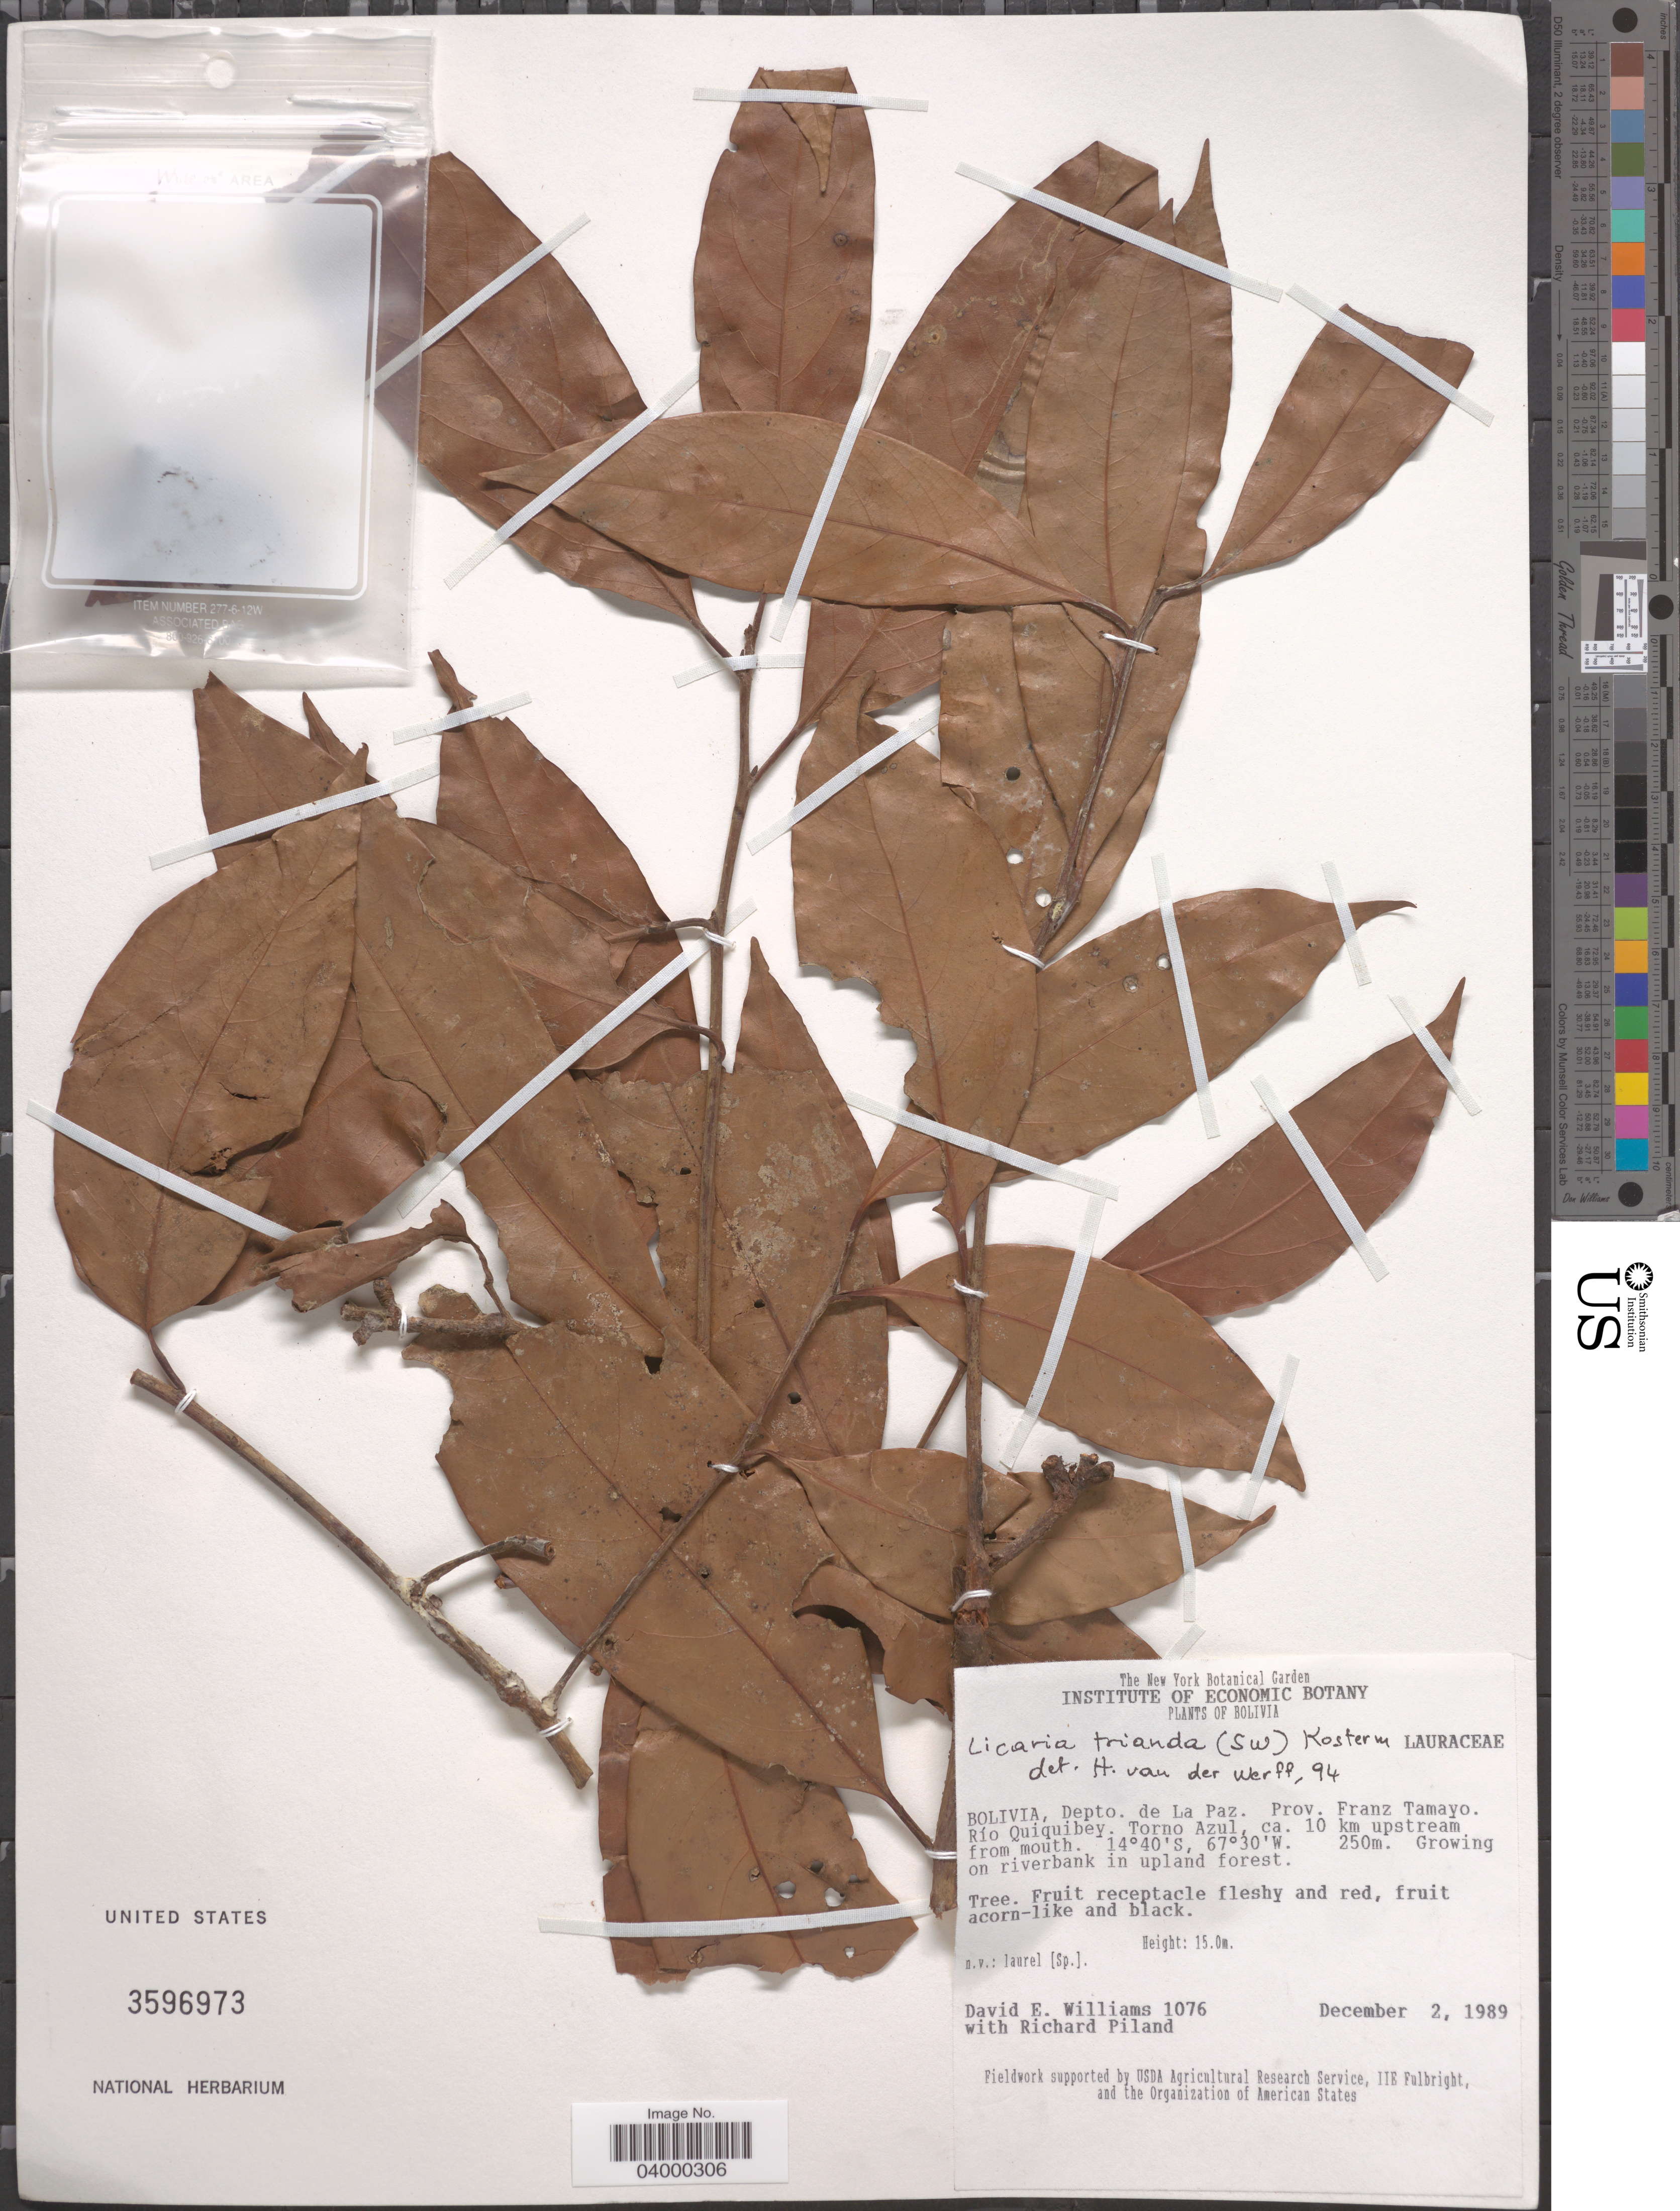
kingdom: Plantae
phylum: Tracheophyta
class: Magnoliopsida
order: Laurales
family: Lauraceae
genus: Licaria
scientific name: Licaria triandra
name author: (Sw.) Kosterm.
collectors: D. E. Williams & R. Piland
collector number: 1076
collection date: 1989-12-02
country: Bolivia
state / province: La Paz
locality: Depto. de La Paz. Prov. Franz Tamayo. Río Quiquibey. Torno Azul, ca. 10 km upstream from mouth.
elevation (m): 250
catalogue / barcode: US 3596973